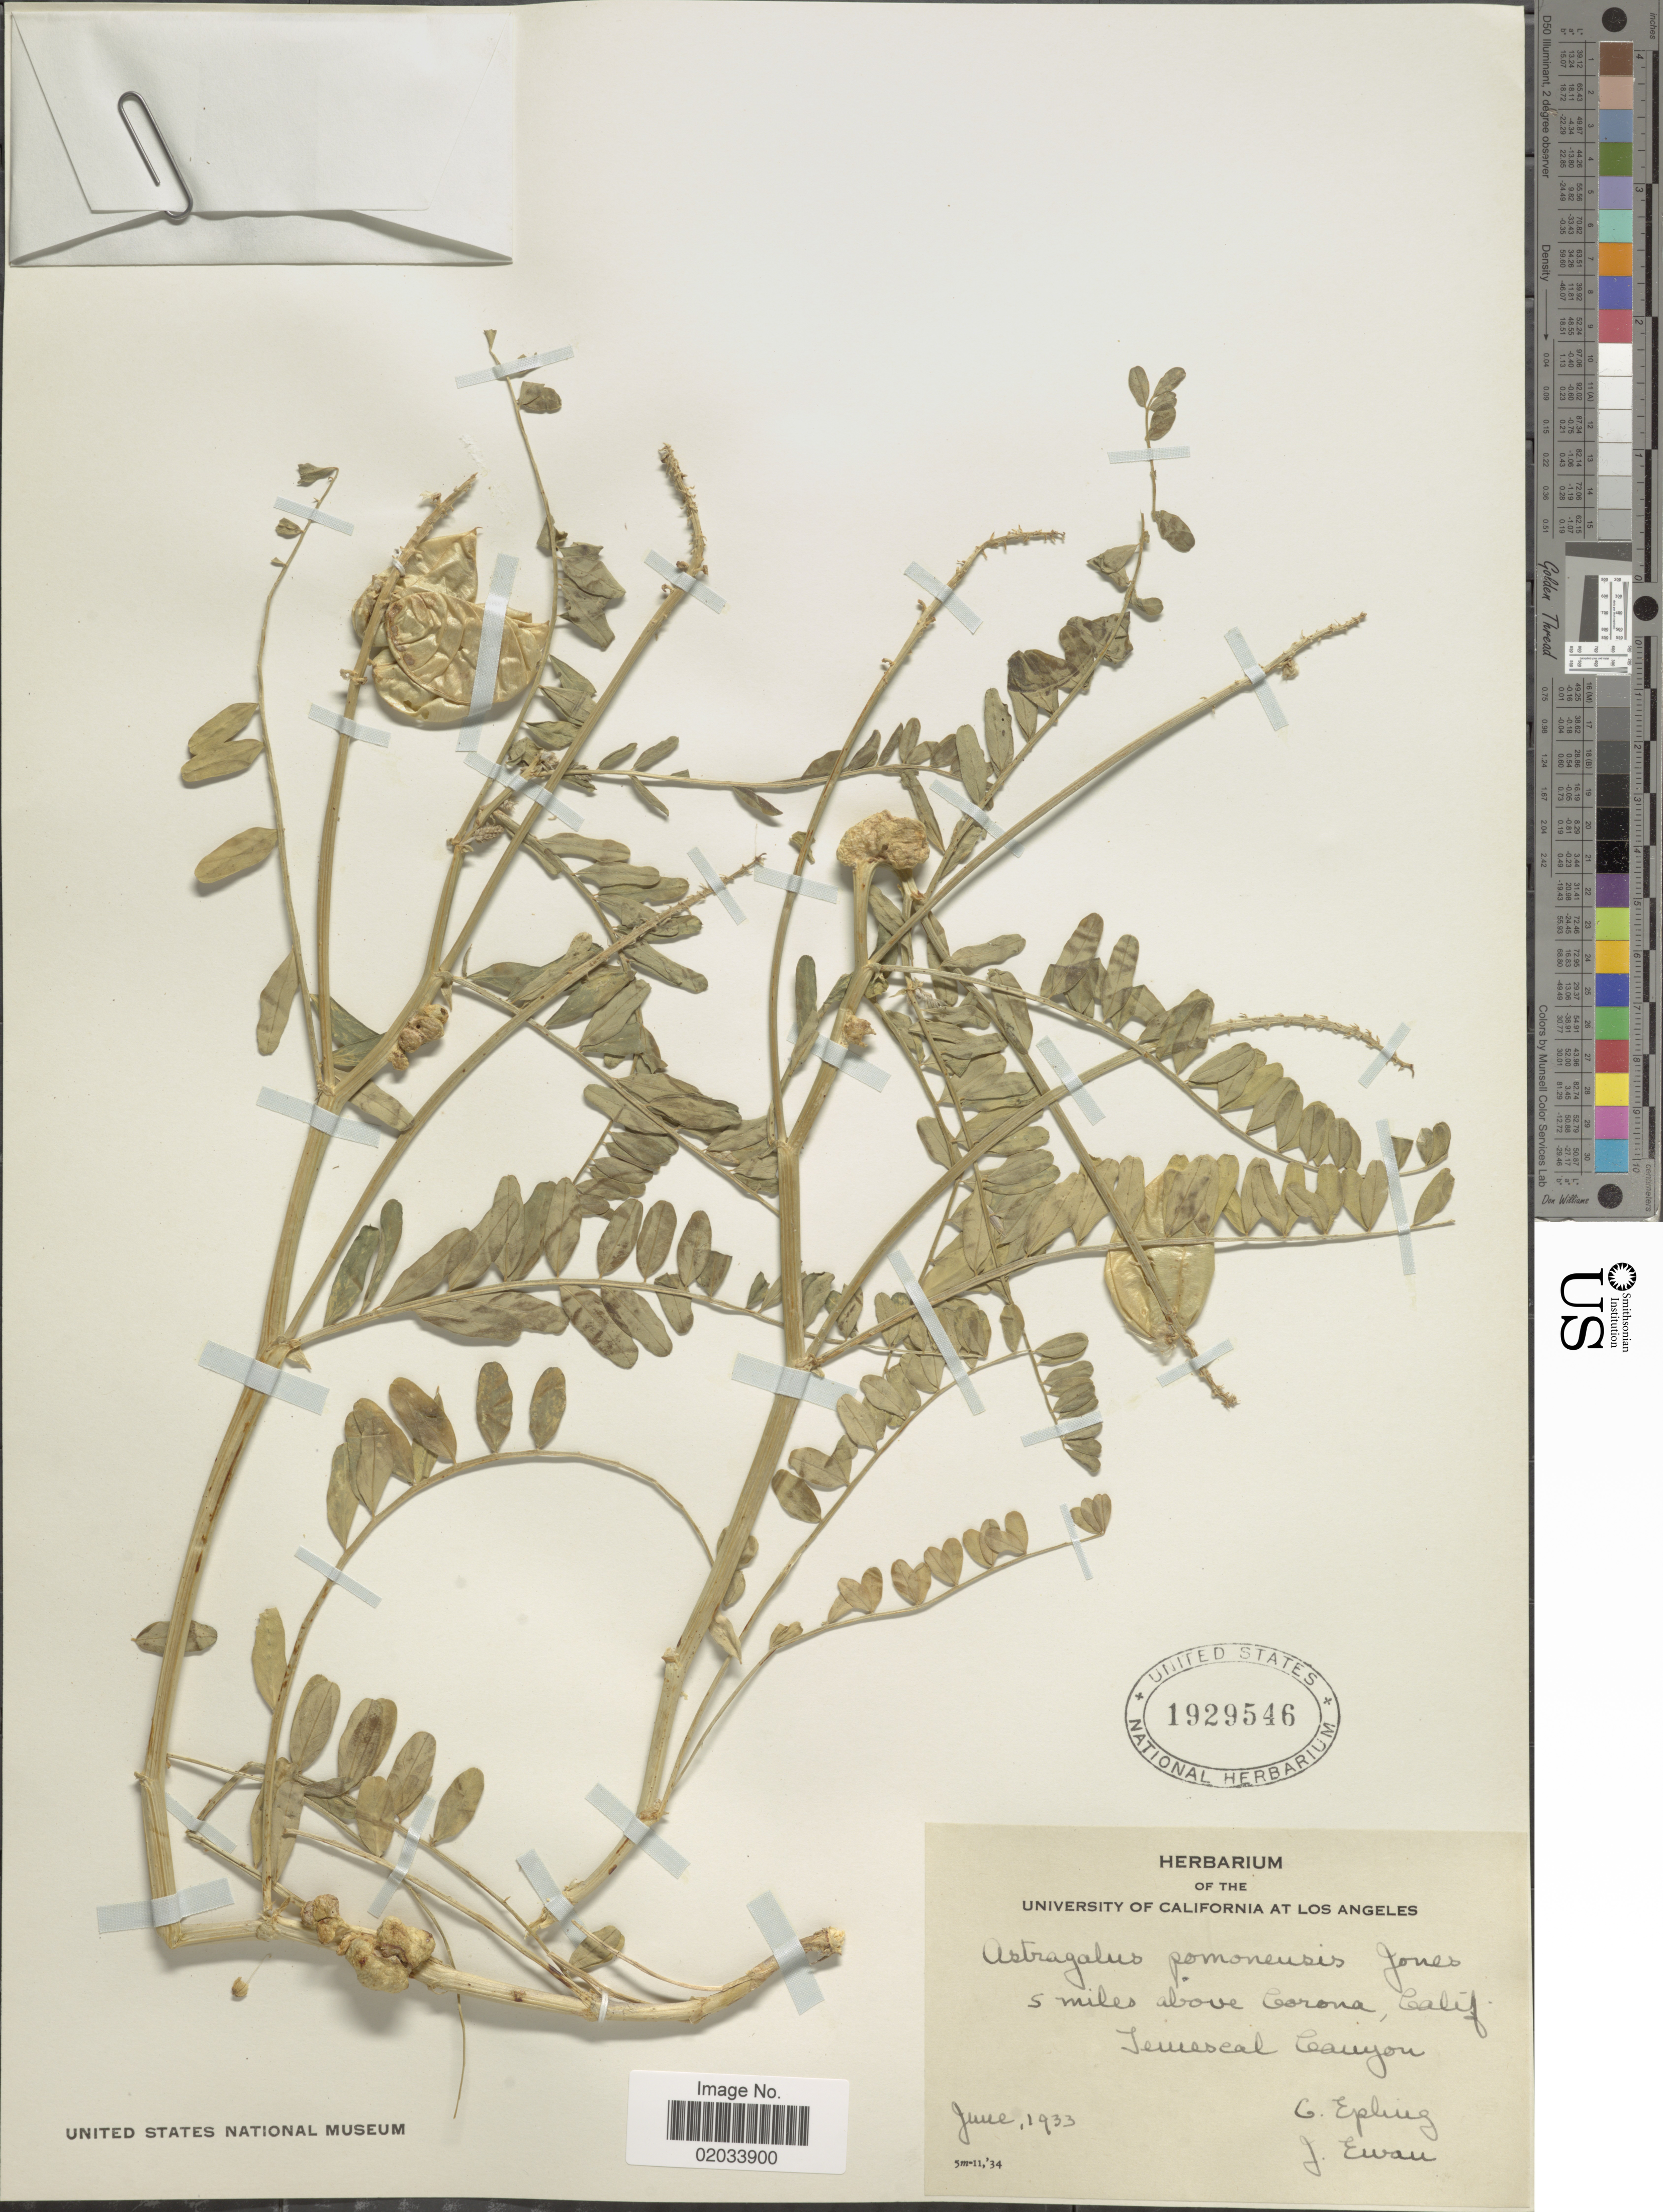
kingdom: Plantae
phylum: Tracheophyta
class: Magnoliopsida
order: Fabales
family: Fabaceae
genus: Astragalus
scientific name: Astragalus pomonensis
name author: M.E. Jones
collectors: C. C. Epling & J. A. Ewan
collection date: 1933-06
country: United States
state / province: California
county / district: Riverside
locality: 5 miles above Corona, Calif. Temescal Canyon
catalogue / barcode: US 1929546